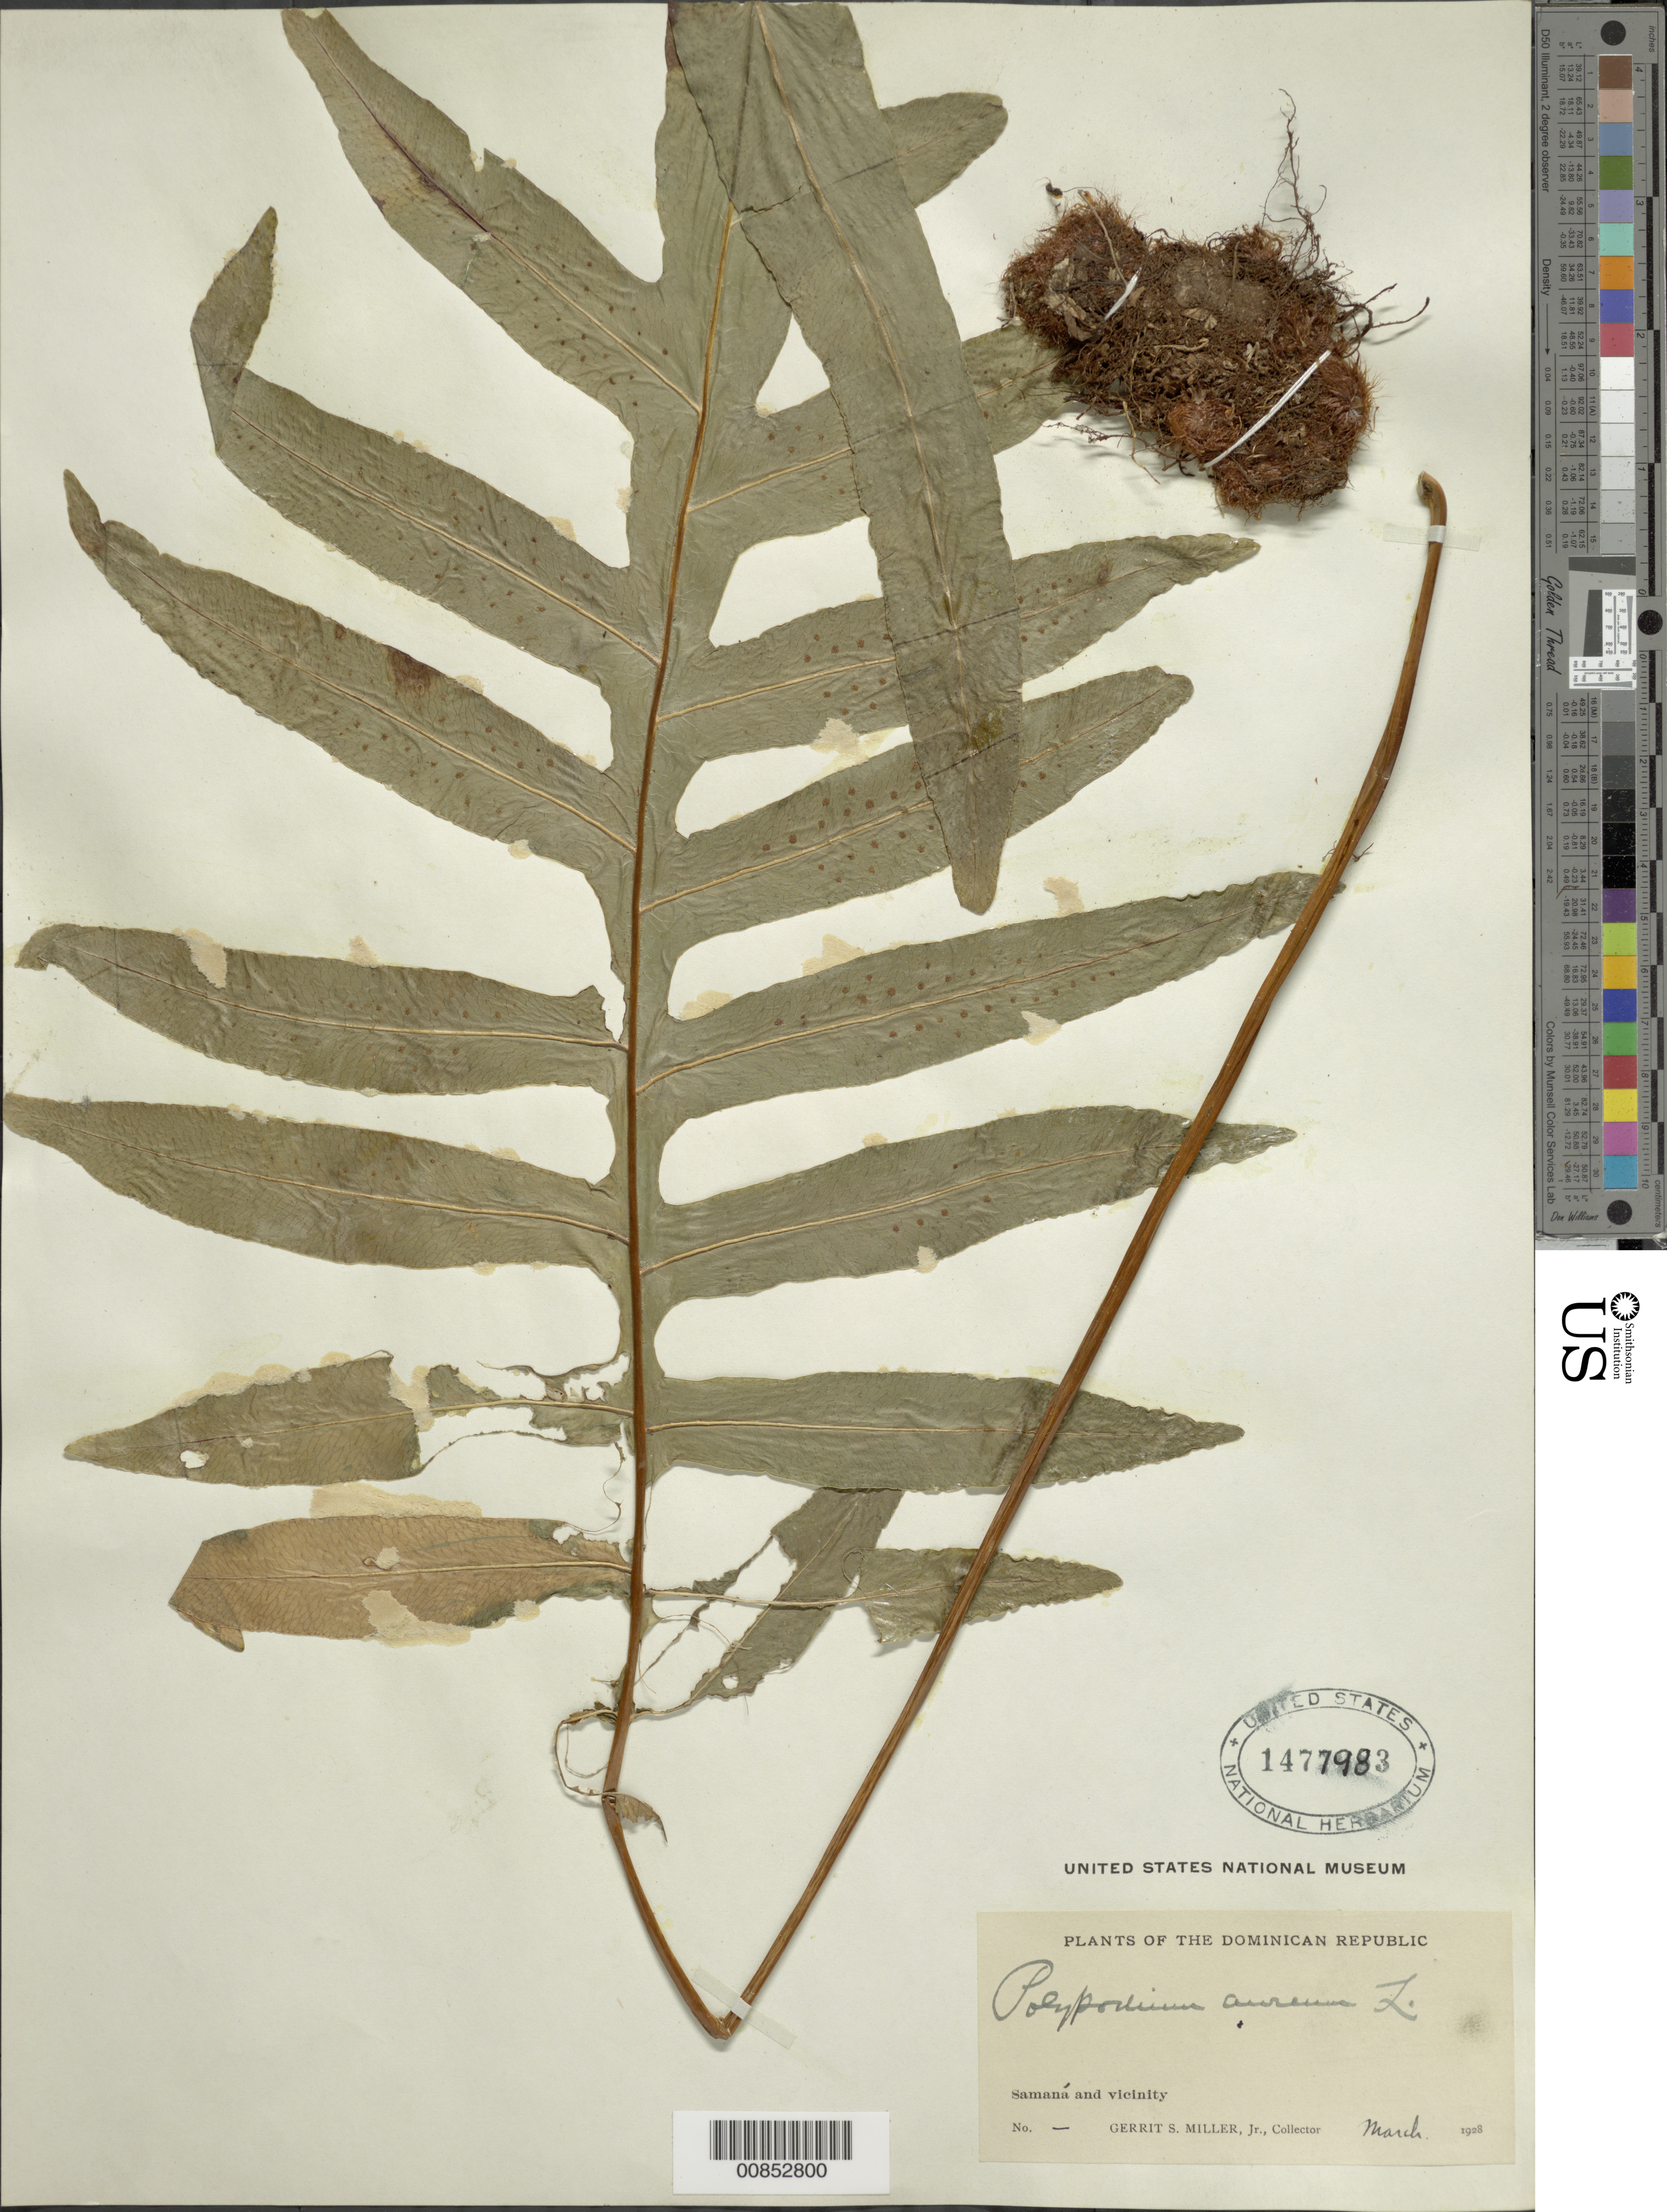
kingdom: Plantae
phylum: Tracheophyta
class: Polypodiopsida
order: Polypodiales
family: Polypodiaceae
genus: Phlebodium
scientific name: Phlebodium aureum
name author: (L.) J. Sm.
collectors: G. S. Miller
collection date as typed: Mar 1928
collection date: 1928-03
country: Dominican Republic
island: Hispaniola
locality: Samaná and vicinity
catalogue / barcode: US 1477983